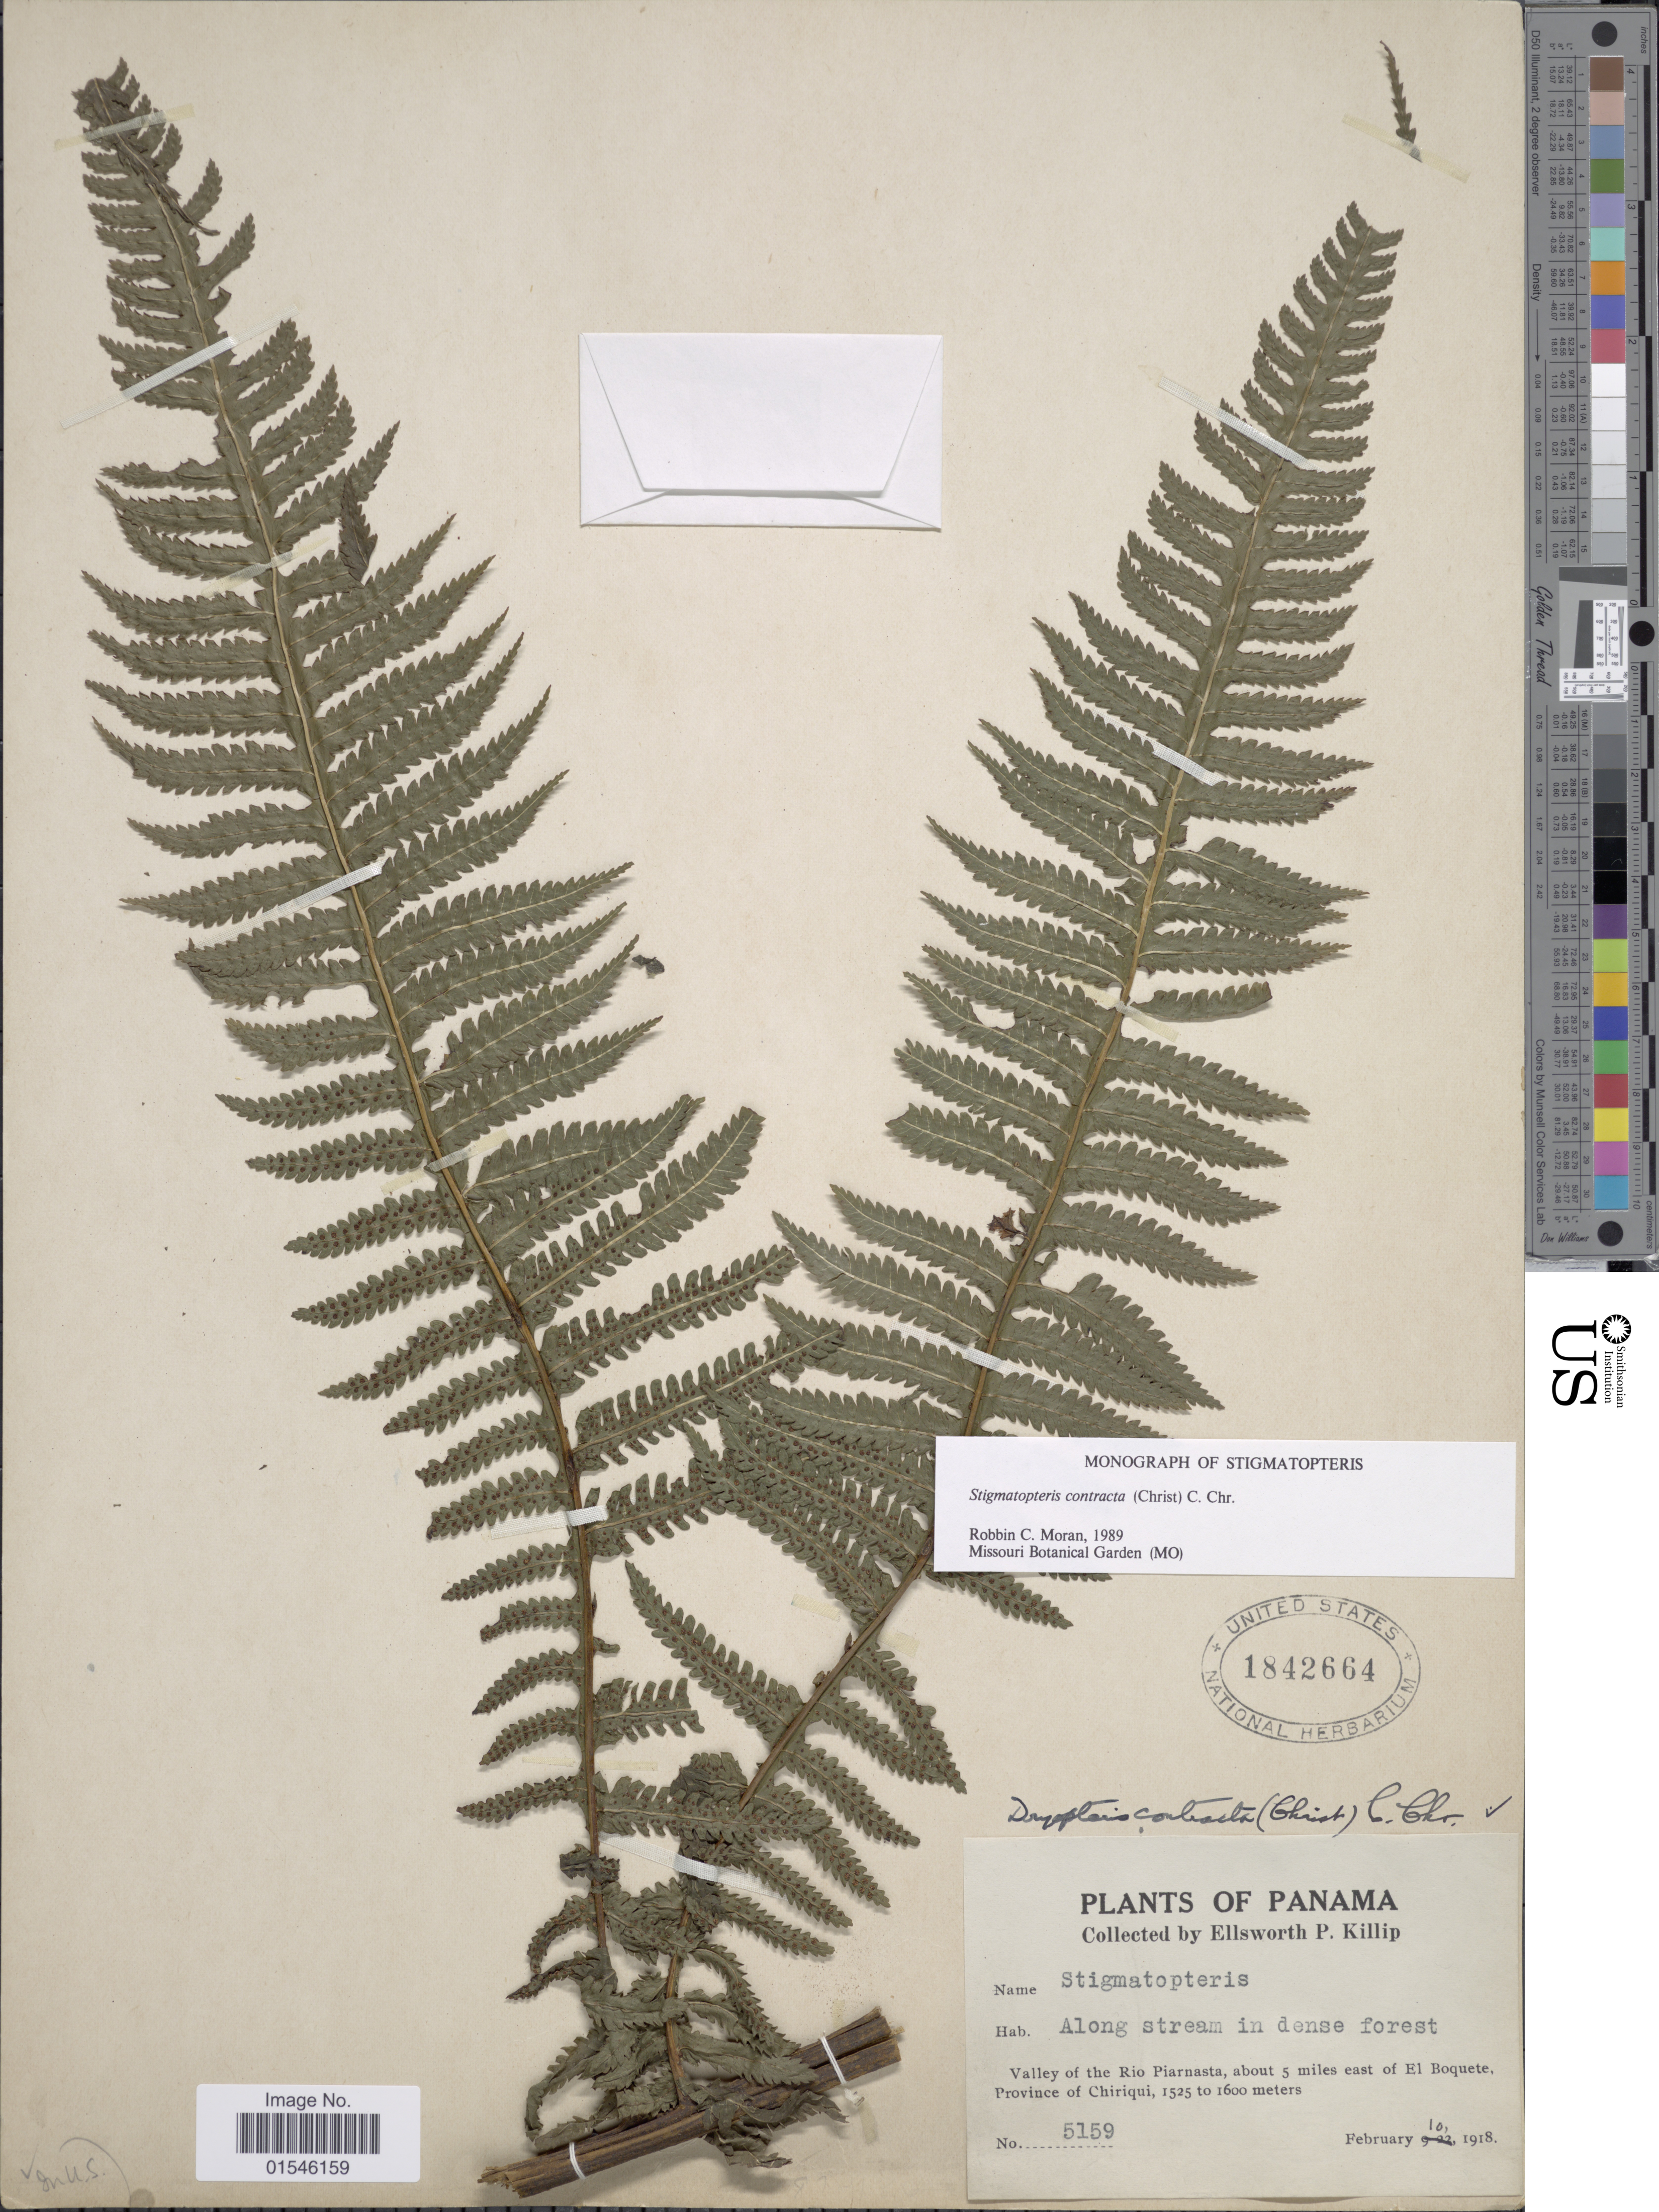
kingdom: Plantae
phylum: Tracheophyta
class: Polypodiopsida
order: Polypodiales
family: Dryopteridaceae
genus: Stigmatopteris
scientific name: Stigmatopteris contracta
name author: (Christ) C. Chr.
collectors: E. P. Killip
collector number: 5159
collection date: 1918-02-10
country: Panama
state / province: Chiriqui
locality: Along stream in dense forest, Valley of the Rio Piarnasta, about 5 miles east of El Boquete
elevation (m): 1525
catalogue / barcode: US 1842664